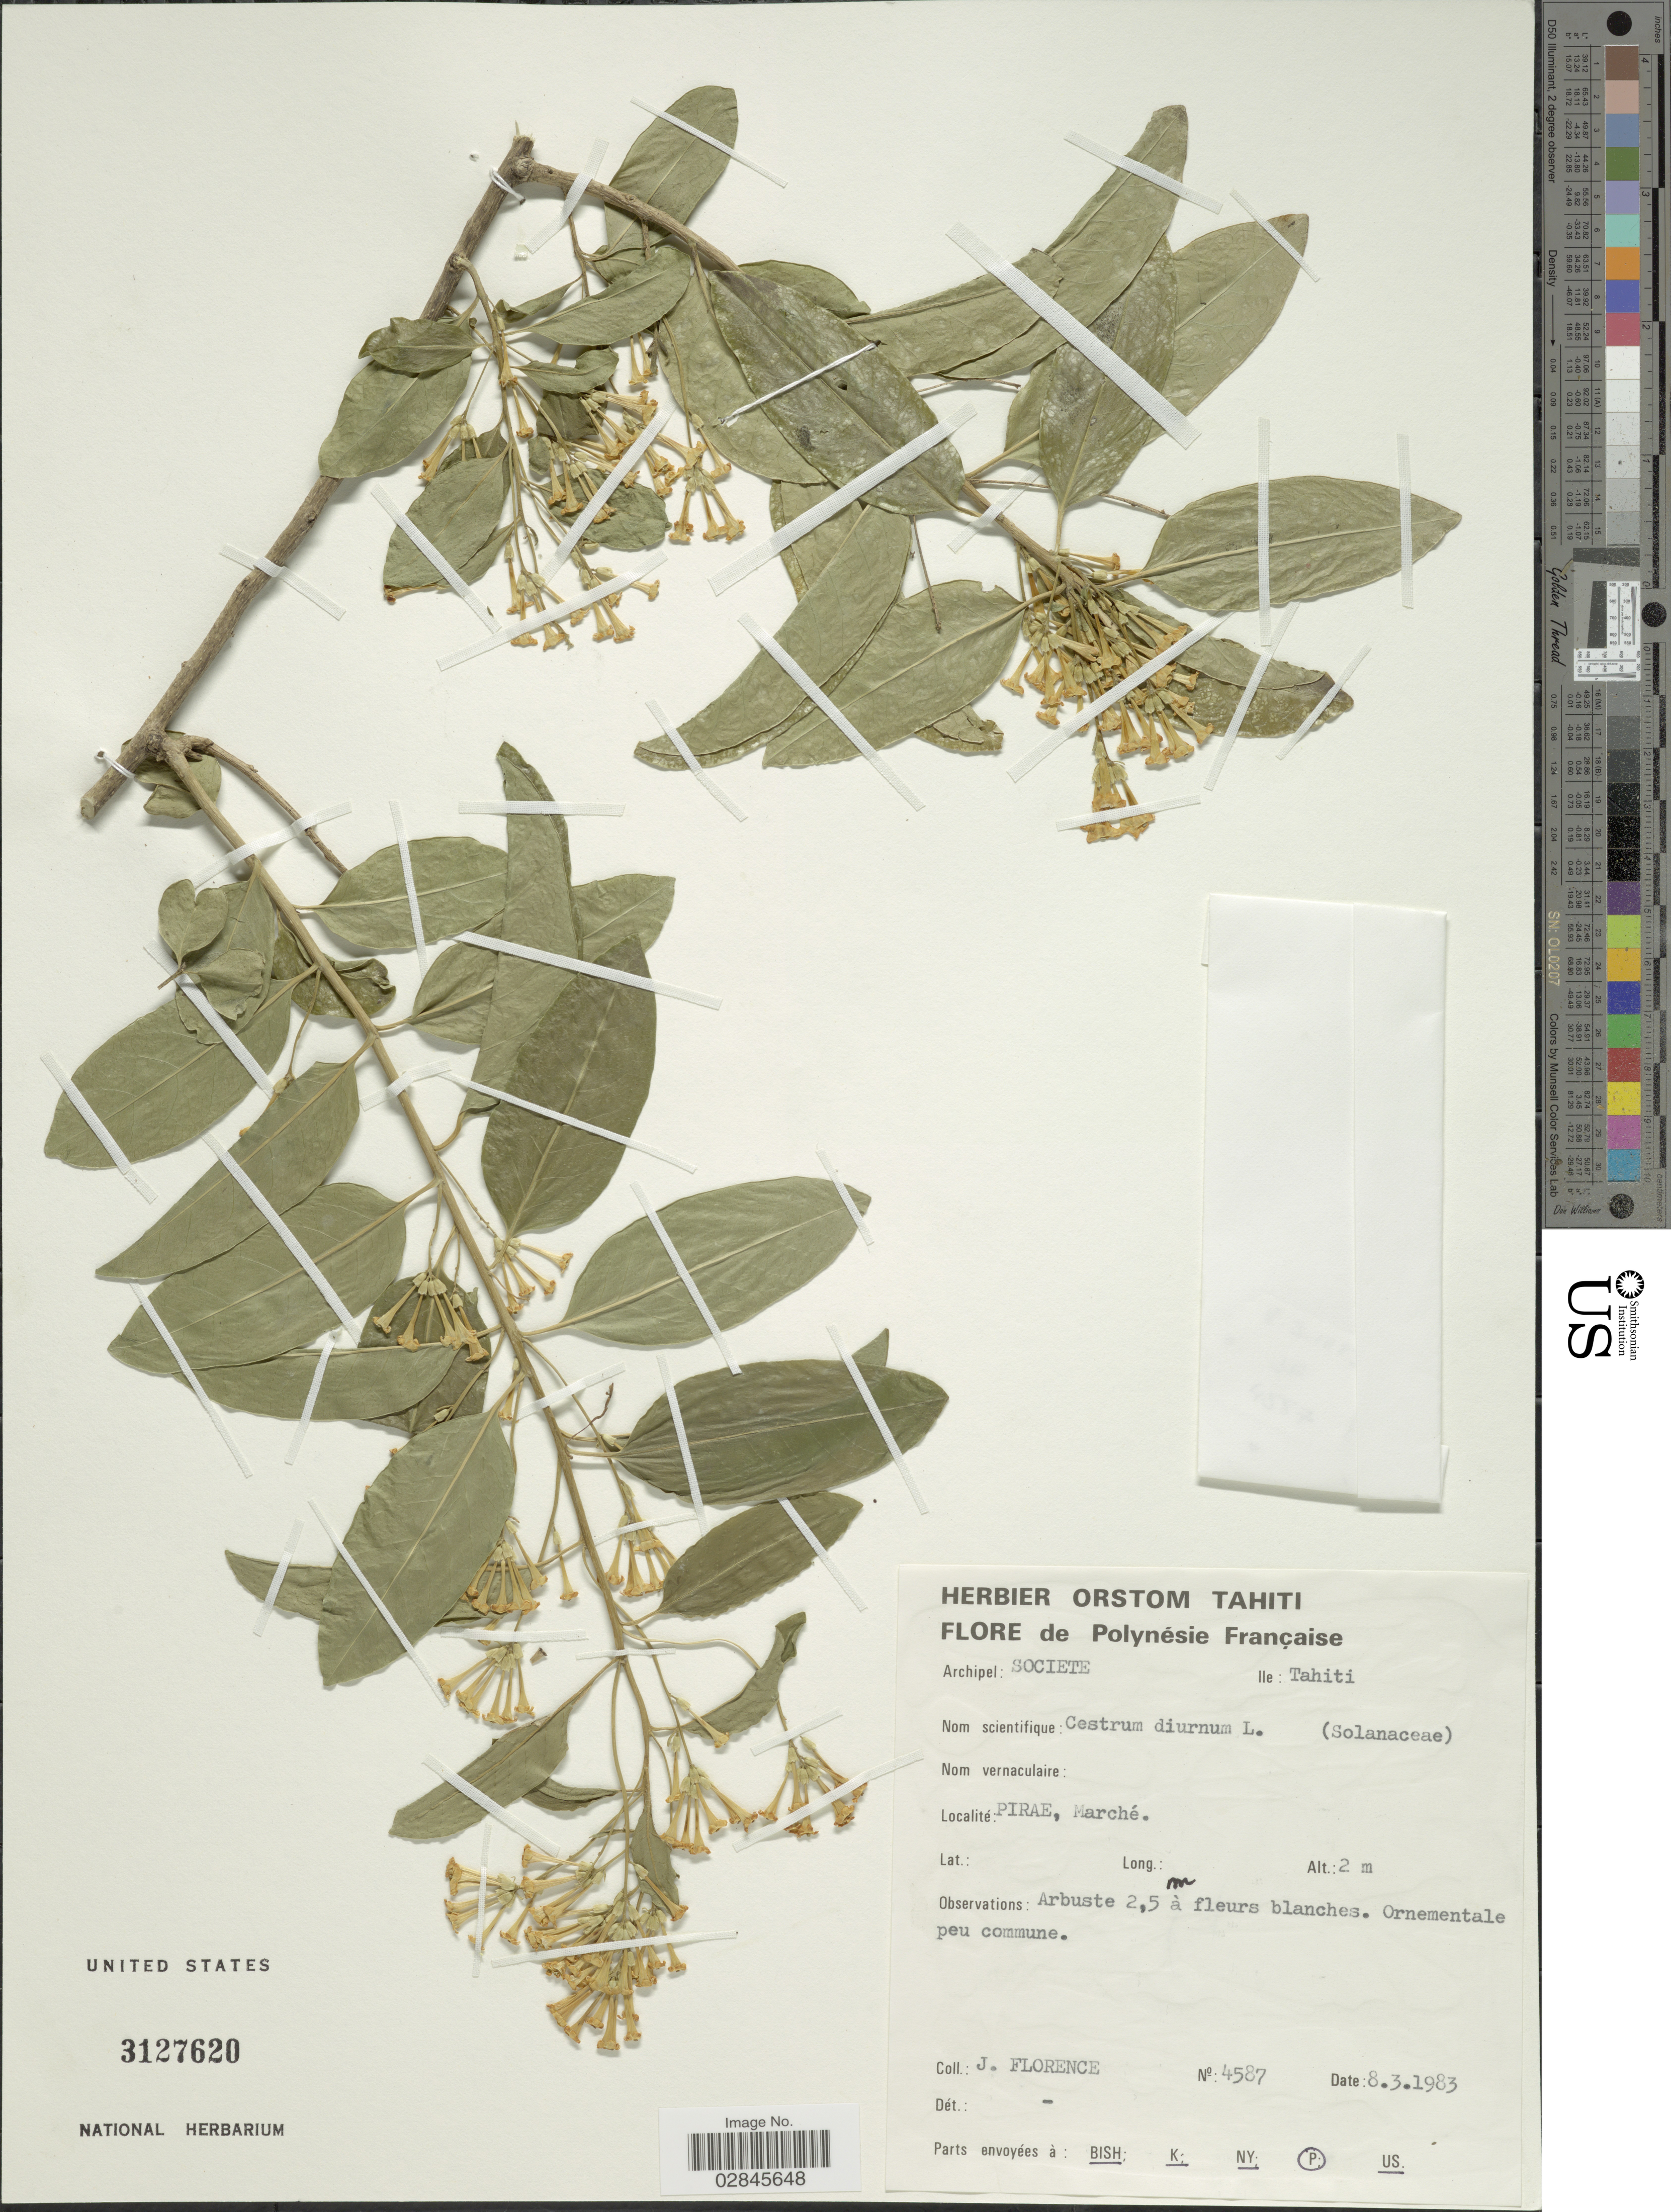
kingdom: Plantae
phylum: Tracheophyta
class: Magnoliopsida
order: Solanales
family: Solanaceae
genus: Cestrum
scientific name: Cestrum diurnum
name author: L.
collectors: J. Florence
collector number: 4587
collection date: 1983-03-08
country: French Polynesia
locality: Polynésie Française. Archipel: Societe. Ile: Tahiti. Pirae, Marché.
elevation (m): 2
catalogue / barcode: US 3127620